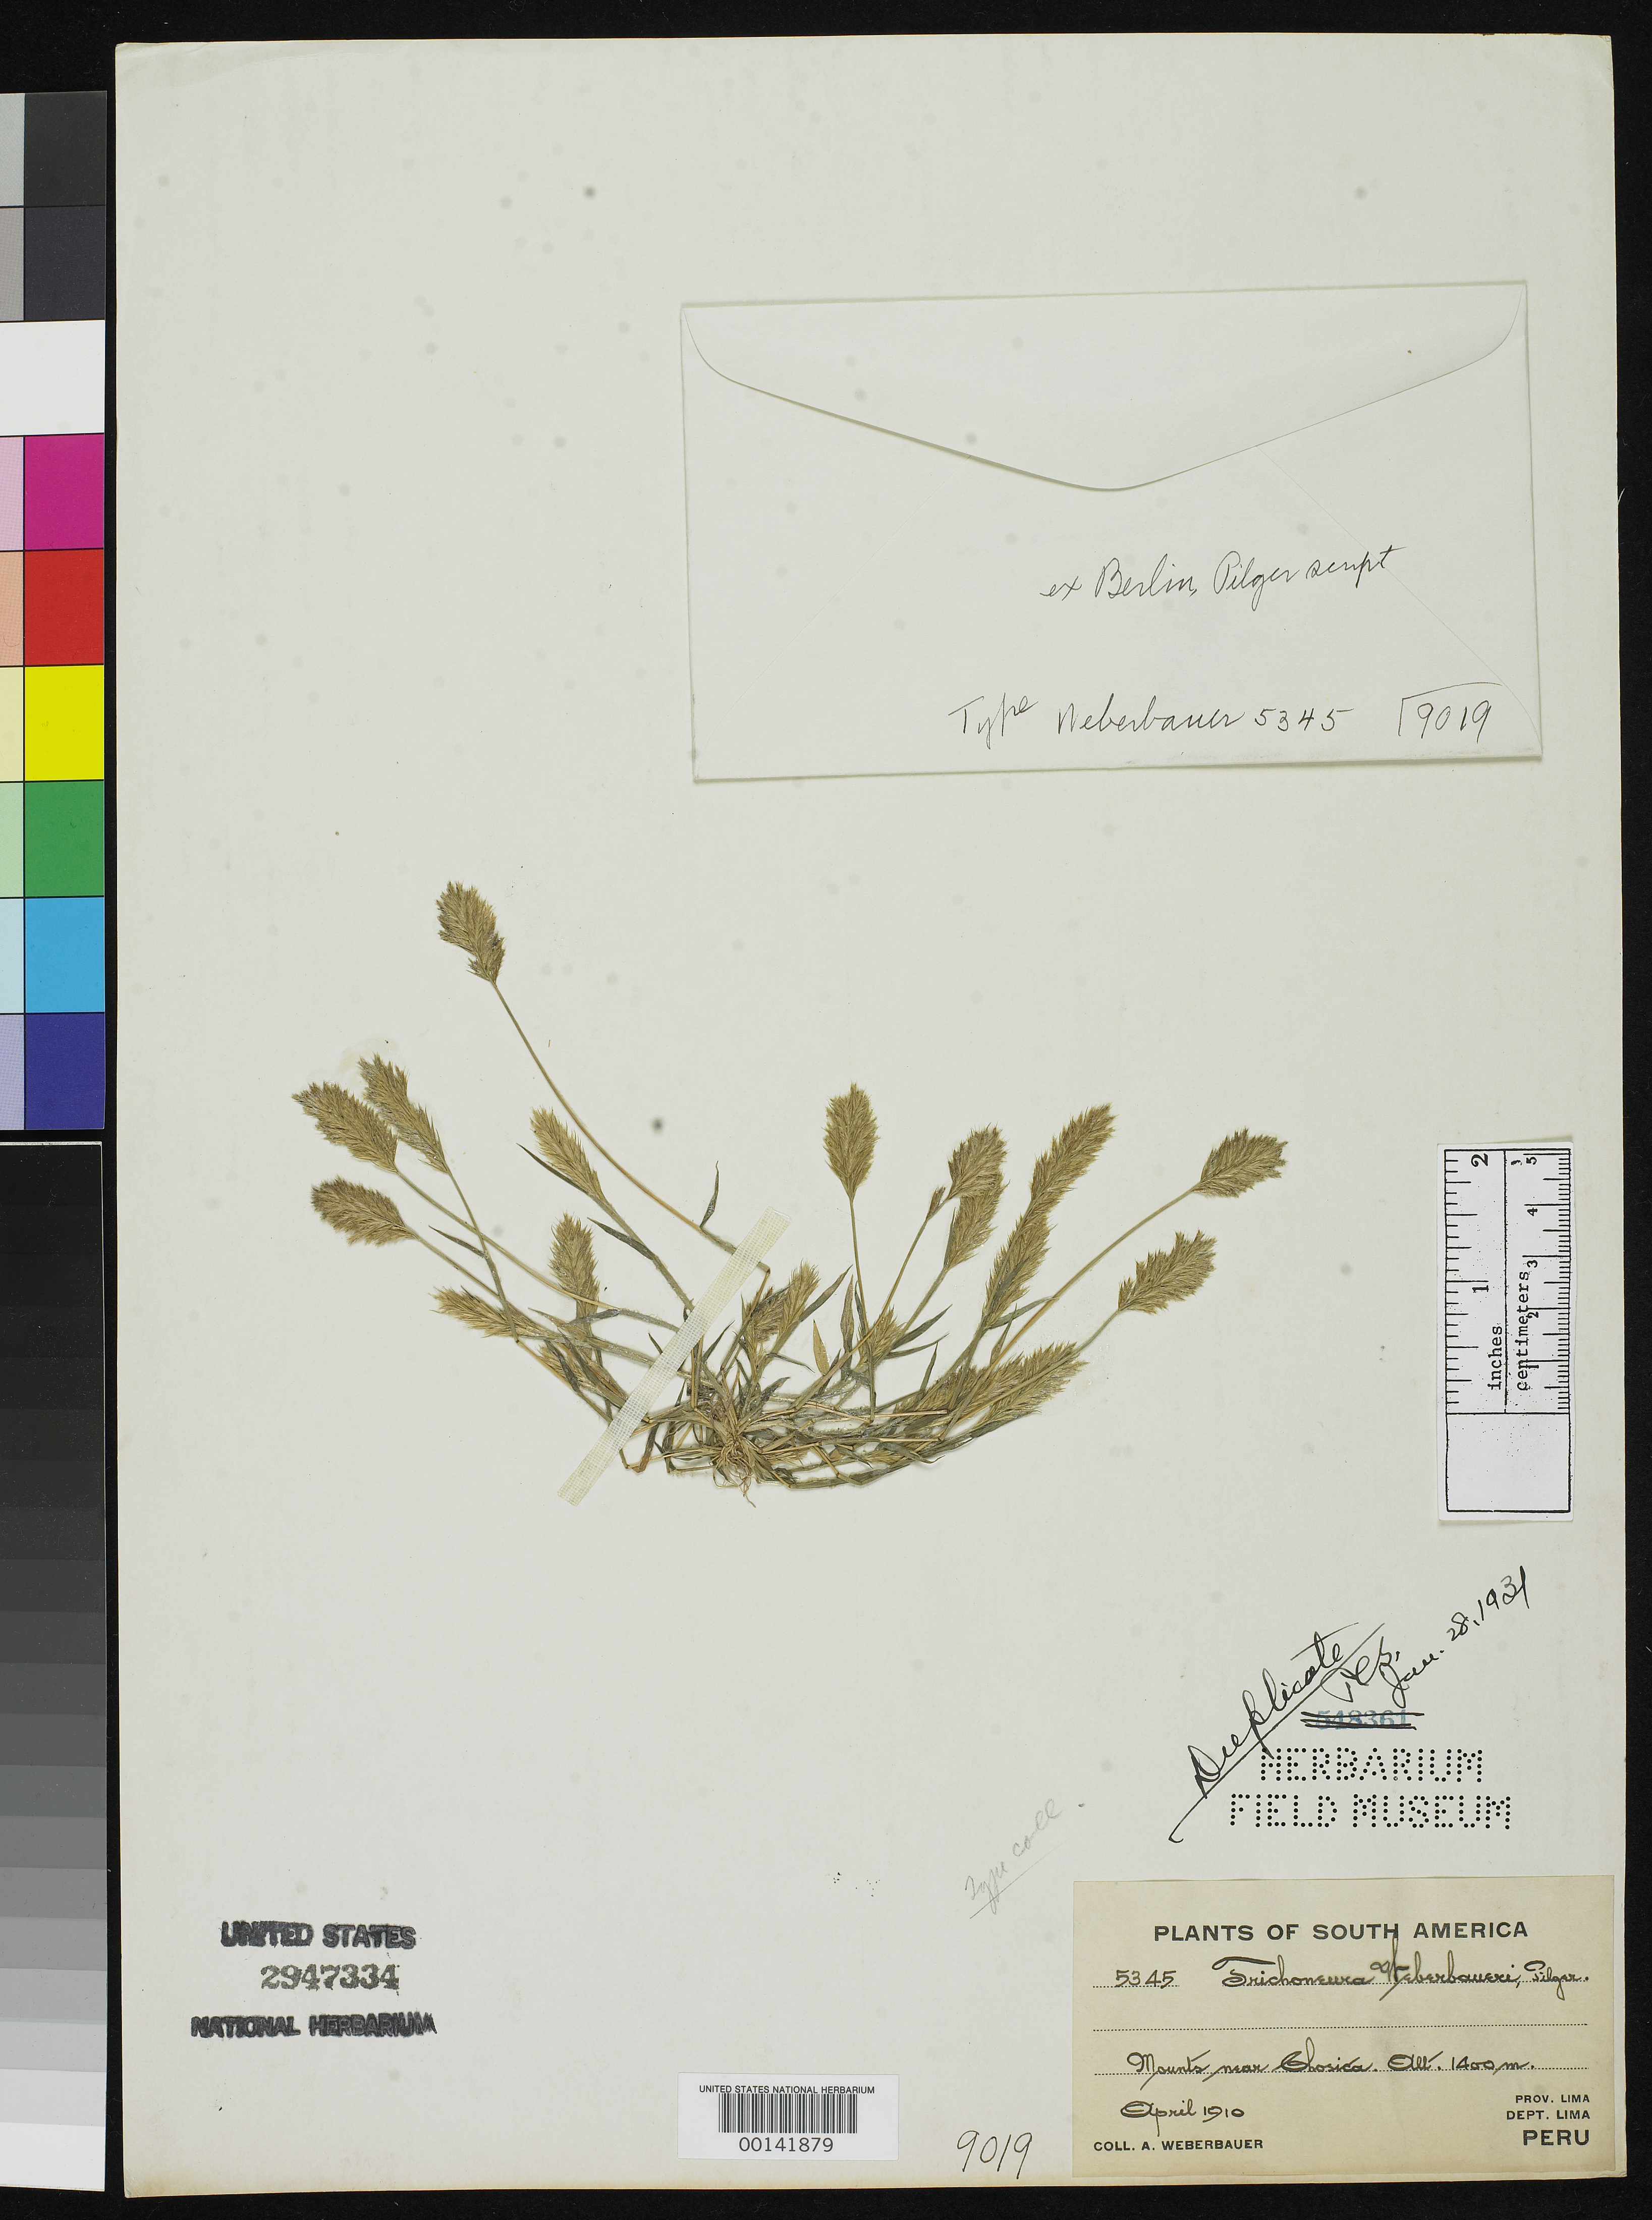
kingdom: Plantae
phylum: Tracheophyta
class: Liliopsida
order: Poales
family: Poaceae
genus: Trichoneura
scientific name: Trichoneura weberbaueri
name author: Pilg. in Engl.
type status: Isotype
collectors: A. Weberbauer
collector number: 5343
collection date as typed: Apr 1910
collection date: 1910-04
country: Peru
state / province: Lima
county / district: Lima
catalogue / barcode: US 2947334